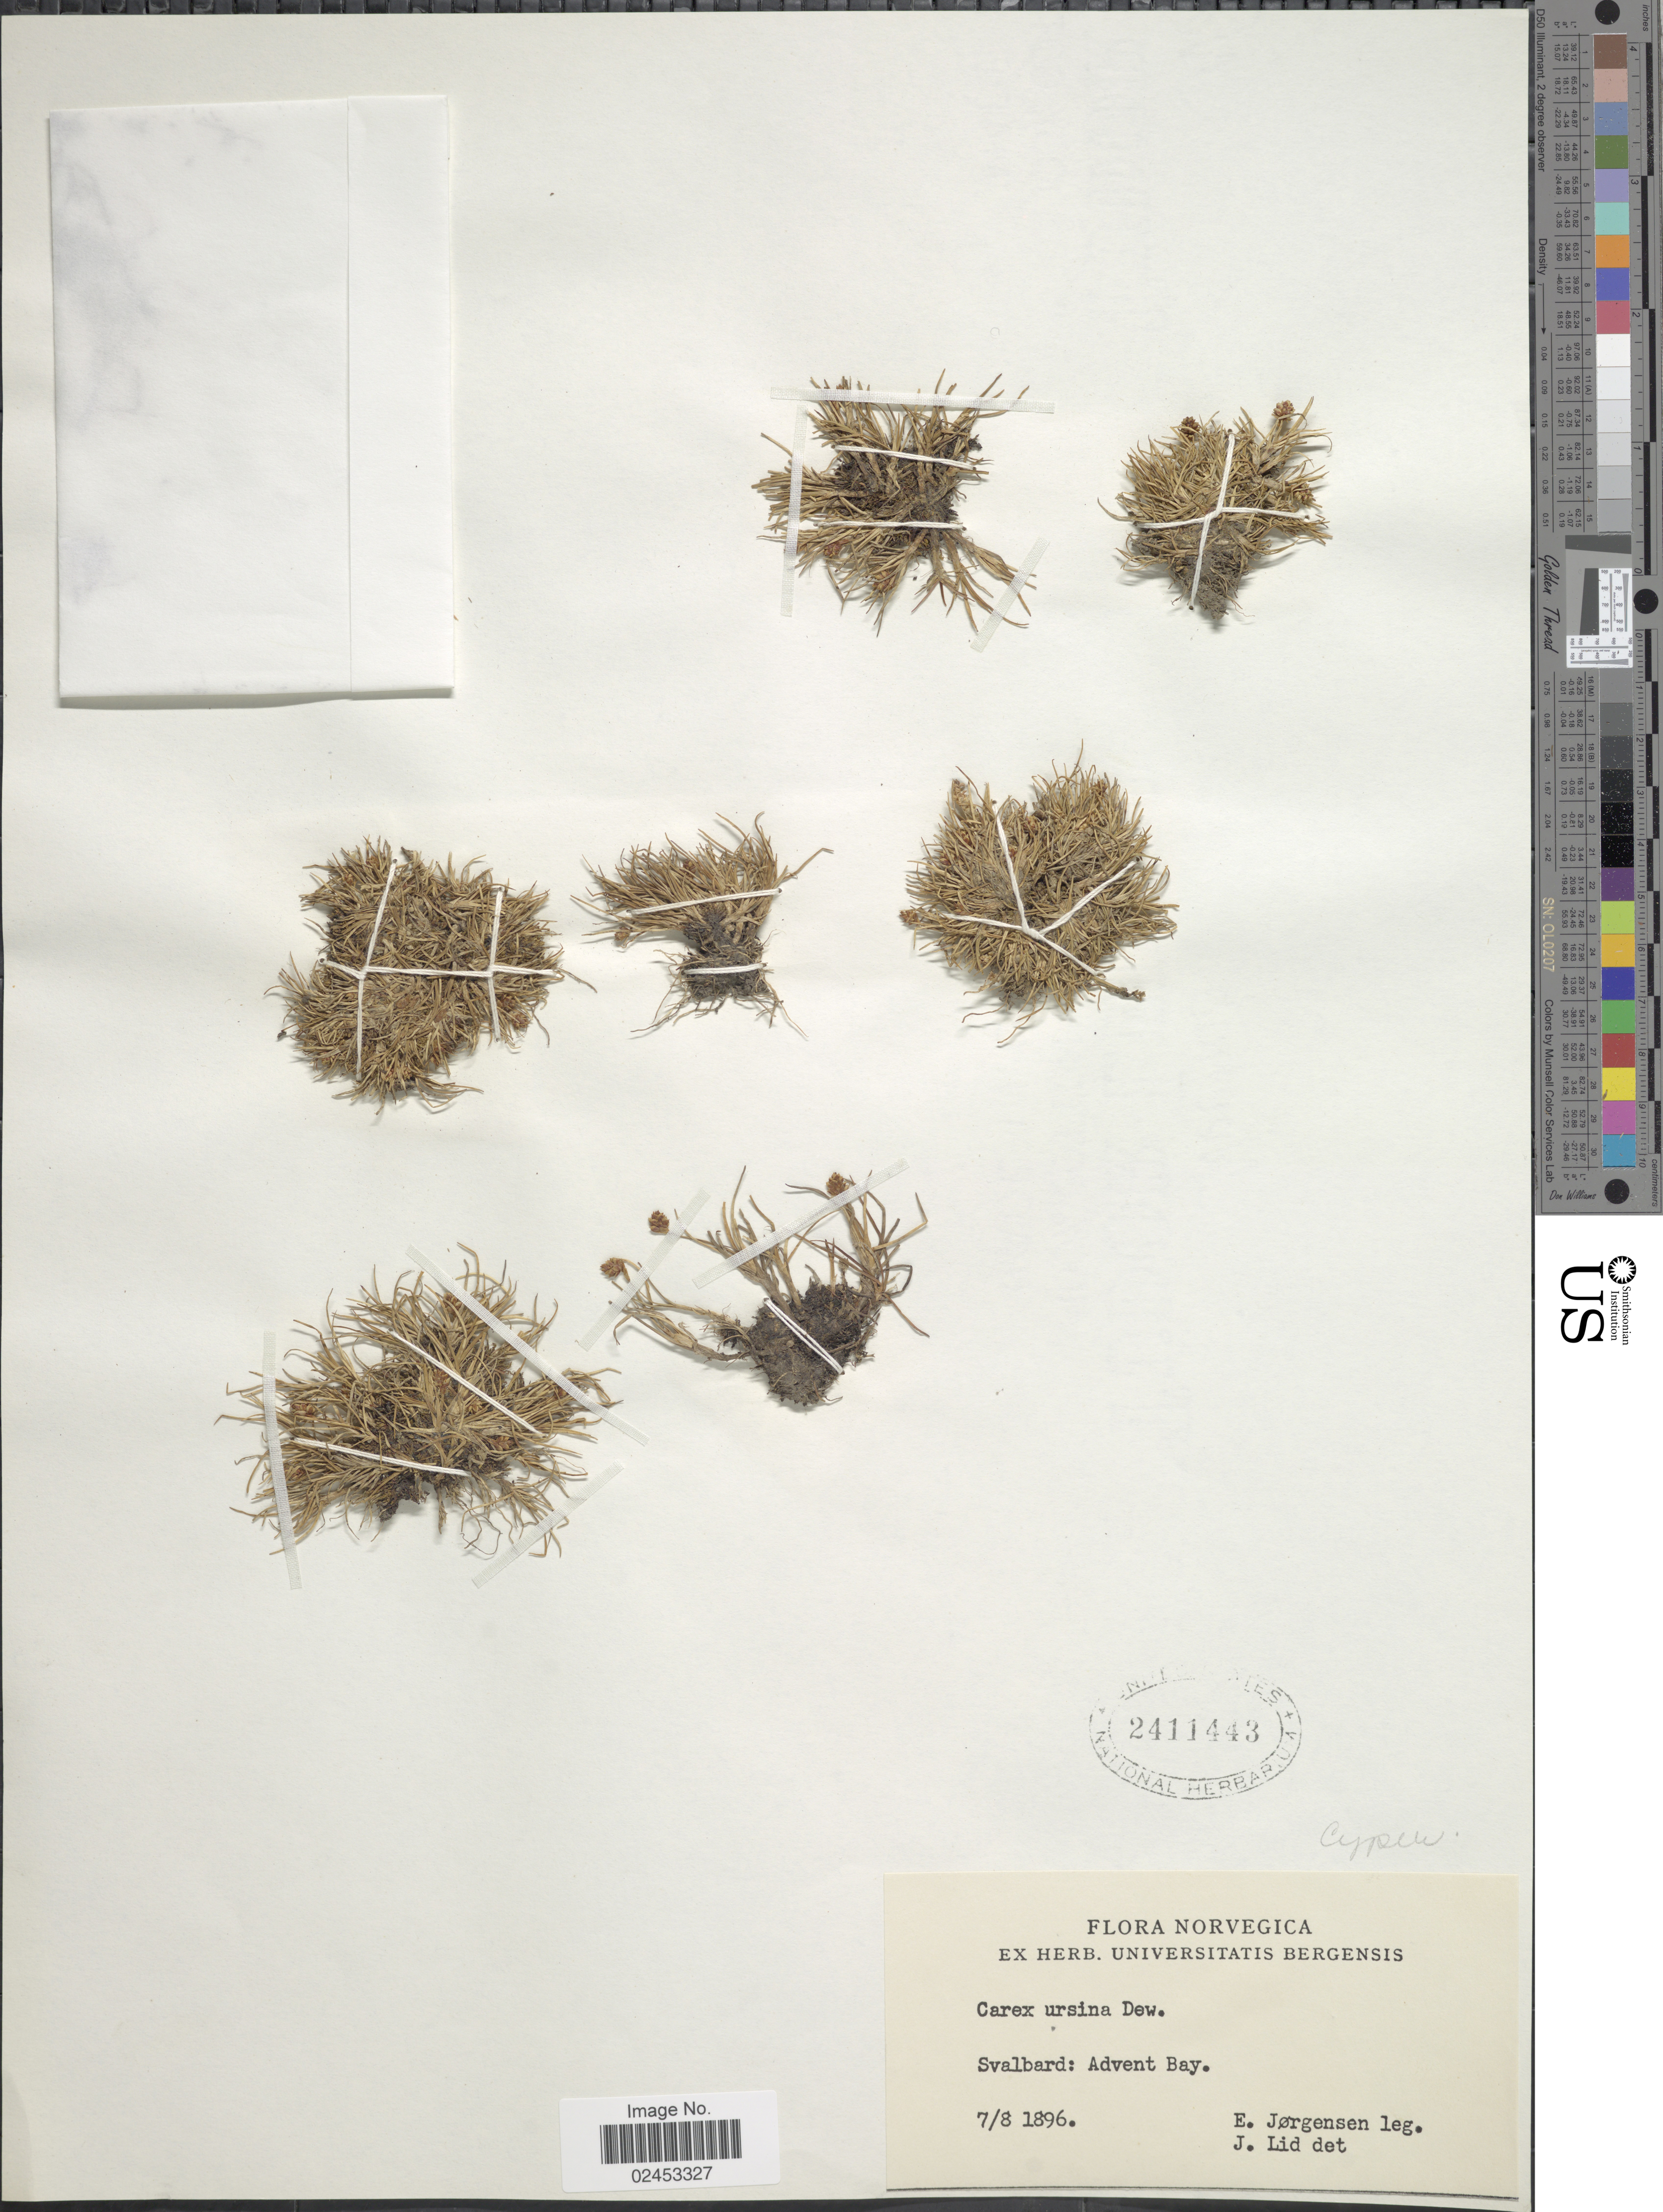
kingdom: Plantae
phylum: Tracheophyta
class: Liliopsida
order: Poales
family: Cyperaceae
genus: Carex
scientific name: Carex ursina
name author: Dewey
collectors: E. Jørgensen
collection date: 1896-08-07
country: Norway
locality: Svalbar: Advent Bay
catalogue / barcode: US 2411443